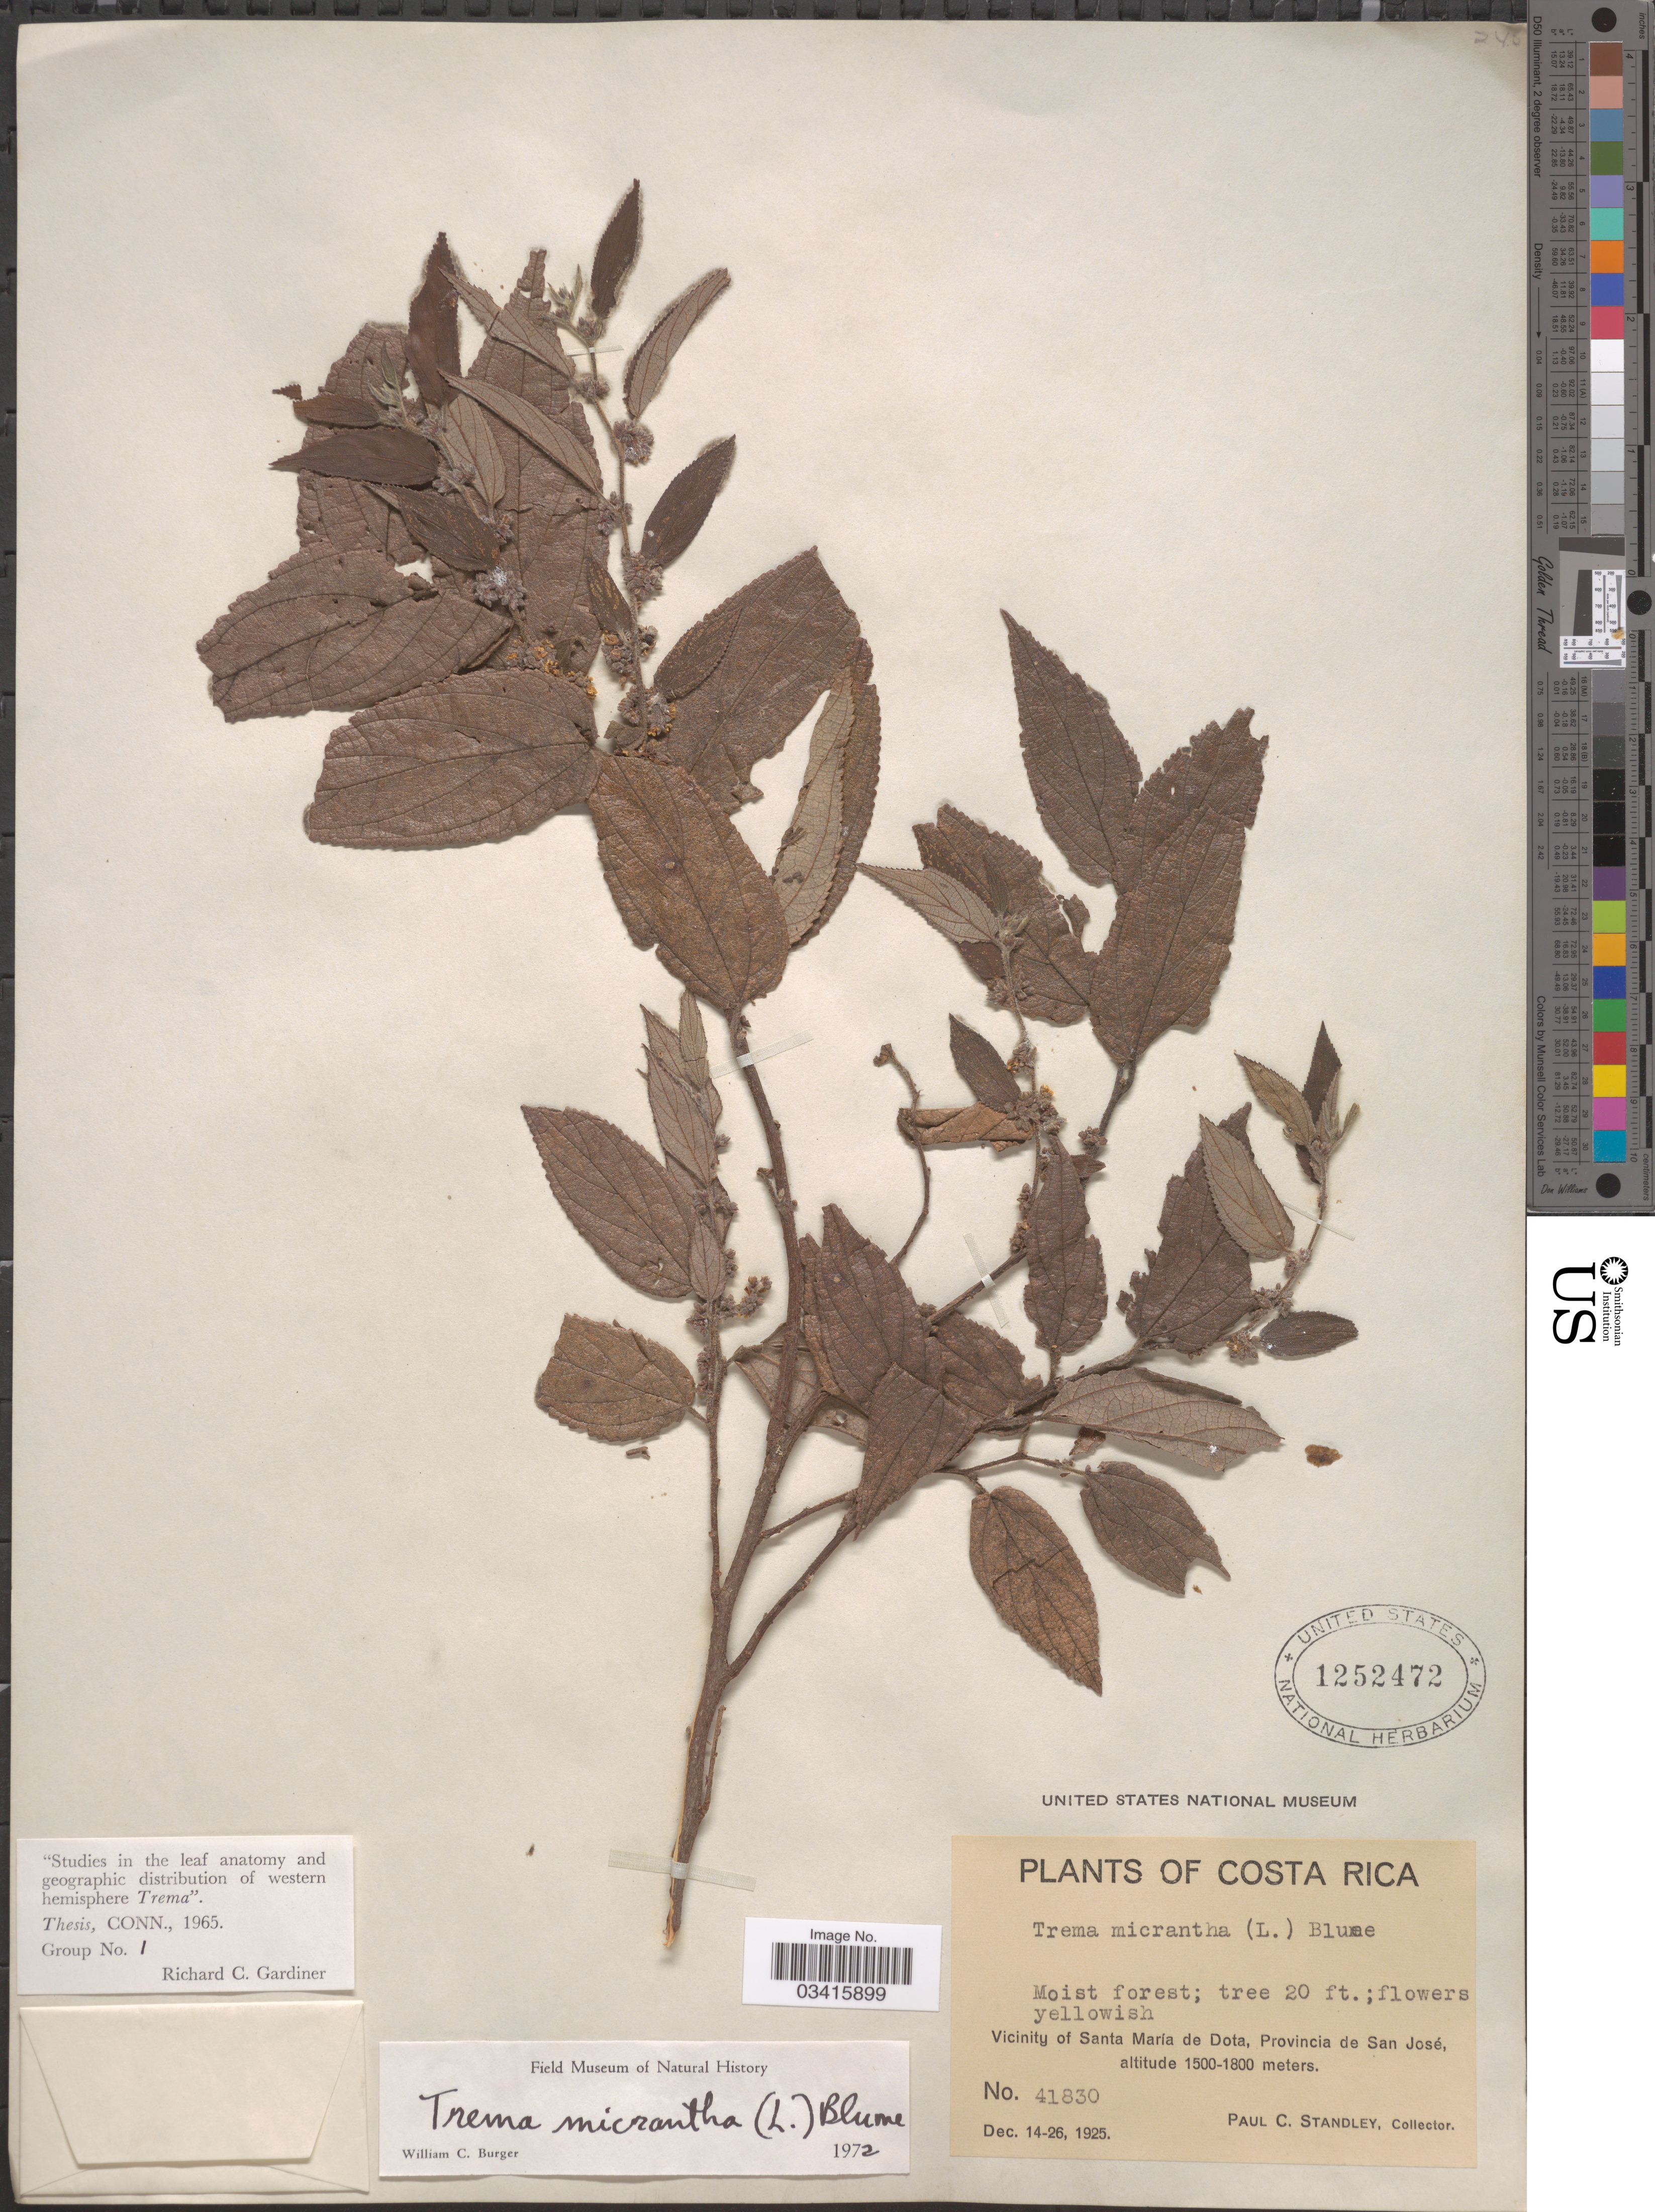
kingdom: Plantae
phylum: Tracheophyta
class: Magnoliopsida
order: Rosales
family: Cannabaceae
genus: Trema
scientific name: Trema micranthum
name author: (L.) Blume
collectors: P. C. Standley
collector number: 41830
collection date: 1925-12-14/1925-12-26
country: Costa Rica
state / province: San José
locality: Vicinity of Santa María de Dota.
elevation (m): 1500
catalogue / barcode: US 1252472